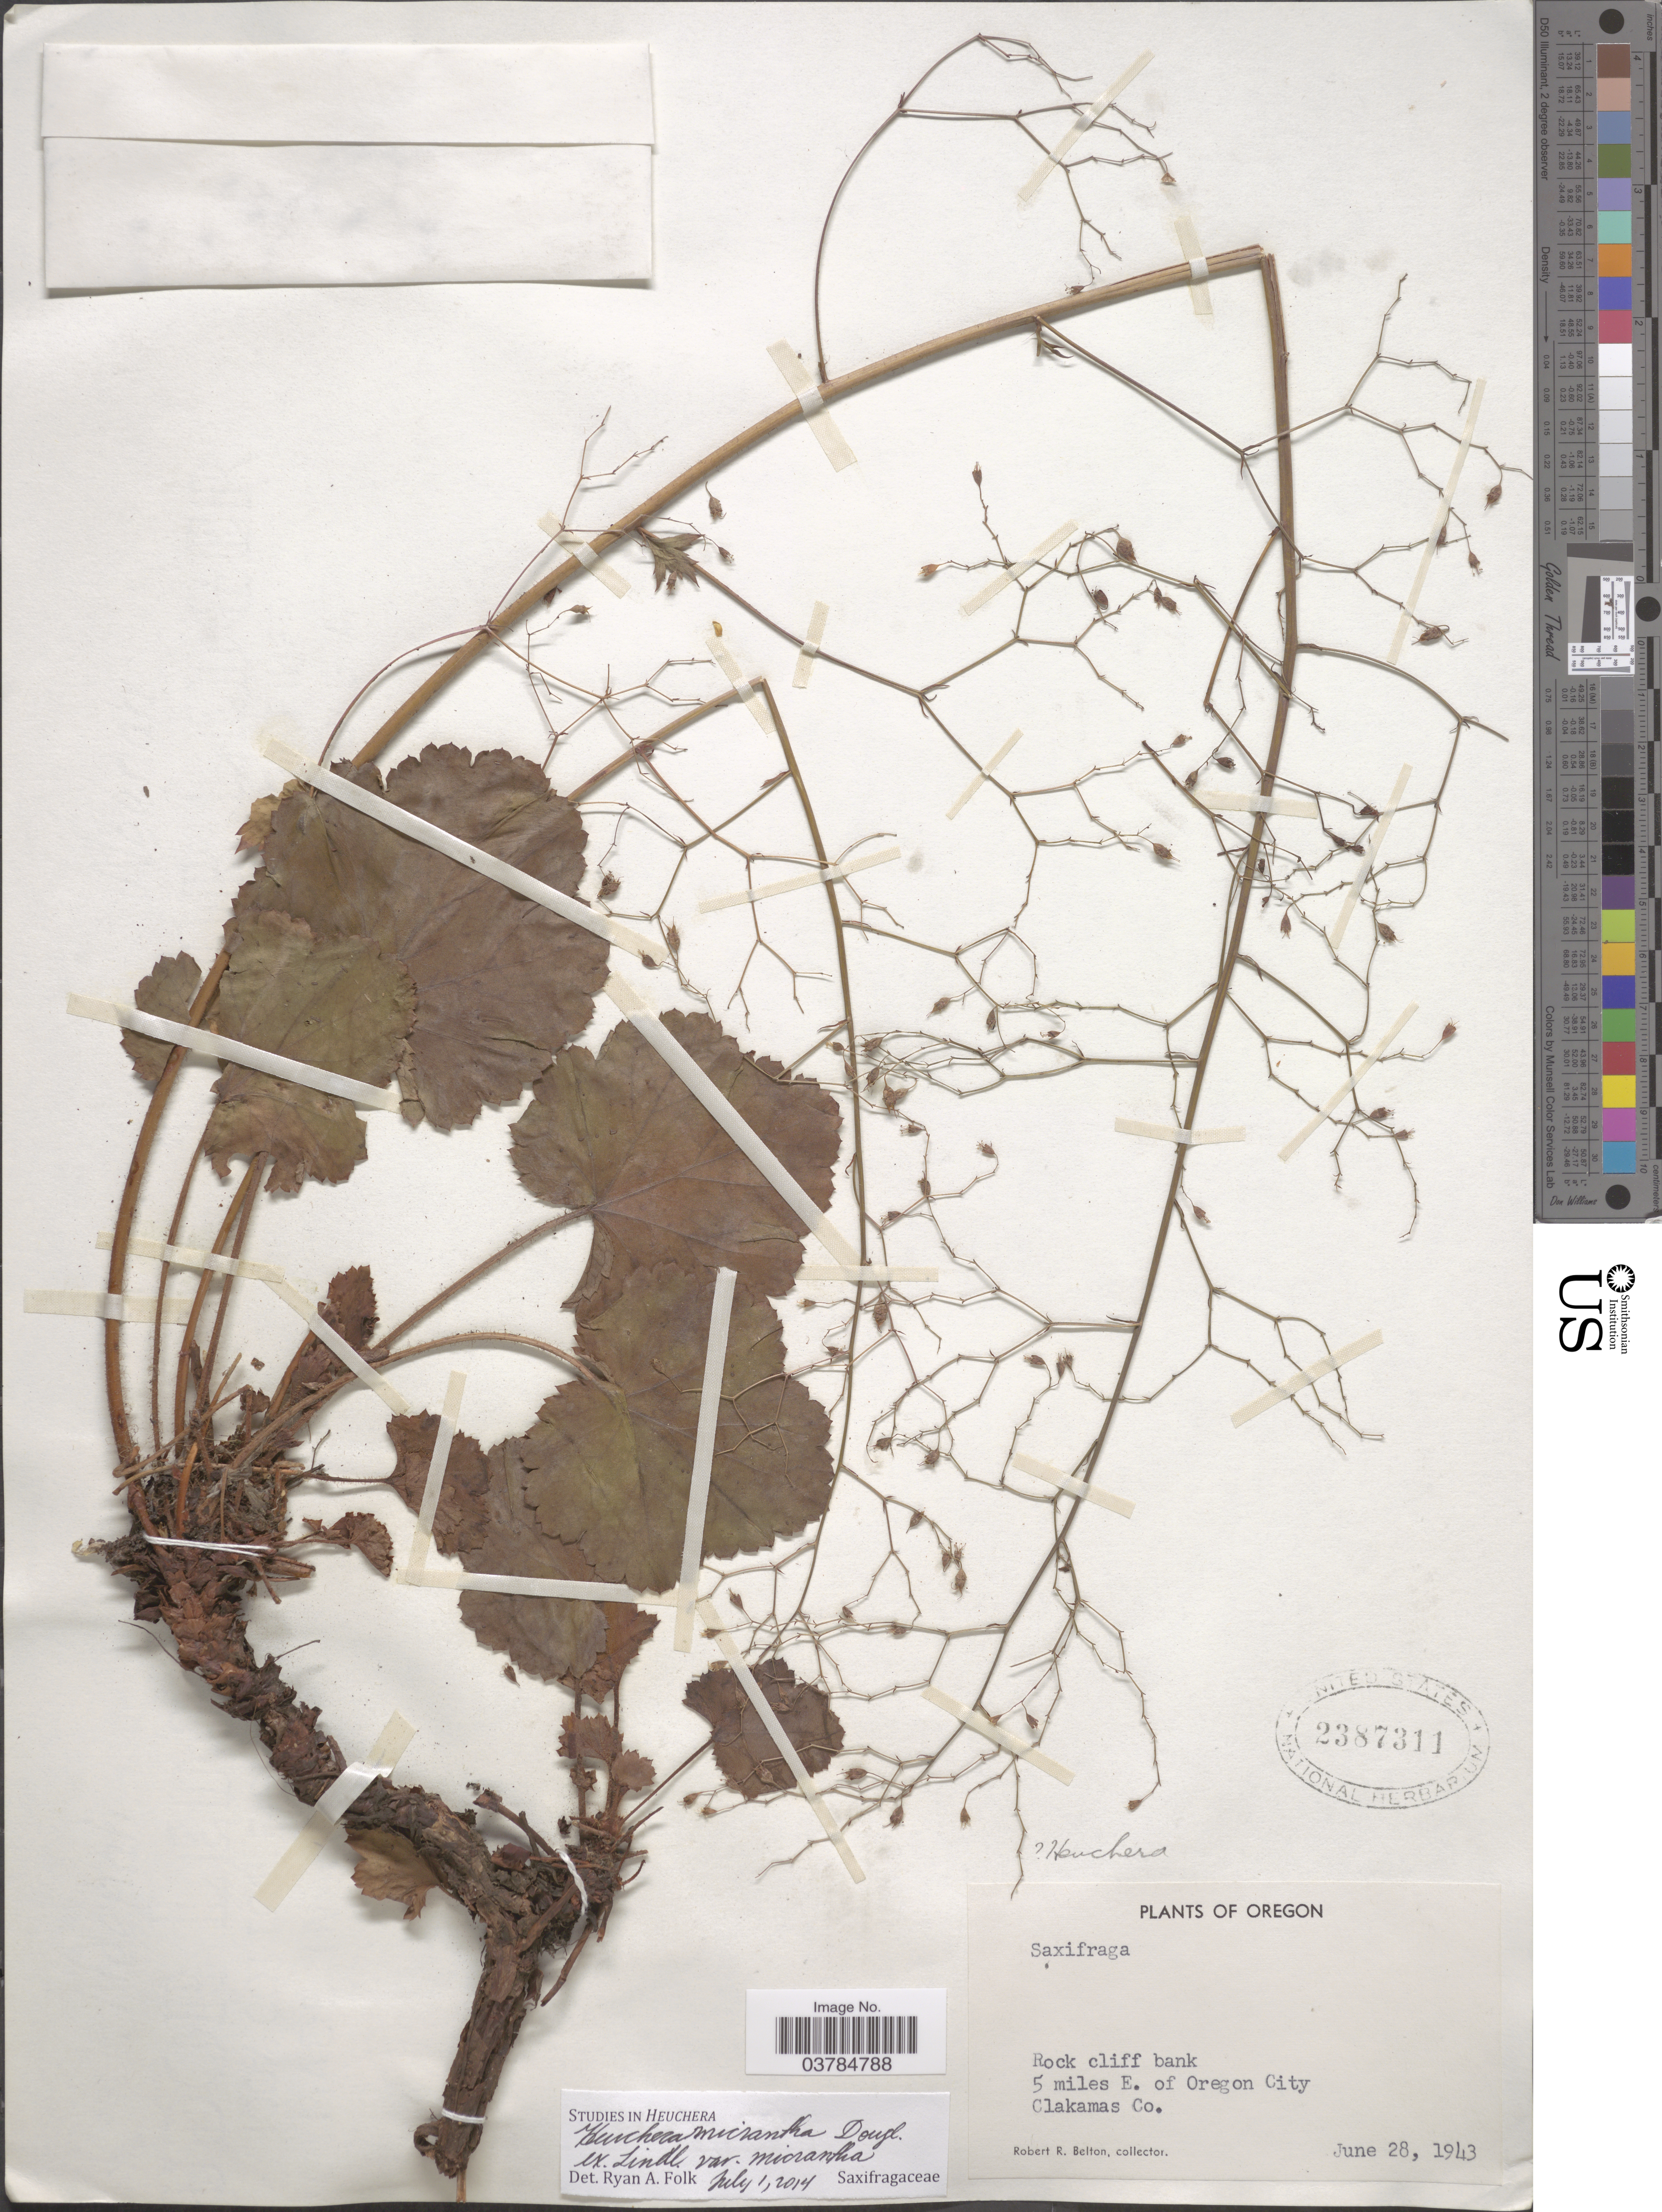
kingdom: Plantae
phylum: Tracheophyta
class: Magnoliopsida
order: Saxifragales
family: Saxifragaceae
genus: Heuchera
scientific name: Heuchera micrantha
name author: Douglas ex Lindl.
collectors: R. Belton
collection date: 1943-06-28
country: United States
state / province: Oregon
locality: Rock cliff bank. 5 miles E. of Oregon City. Clakamas Co.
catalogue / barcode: US 2387311